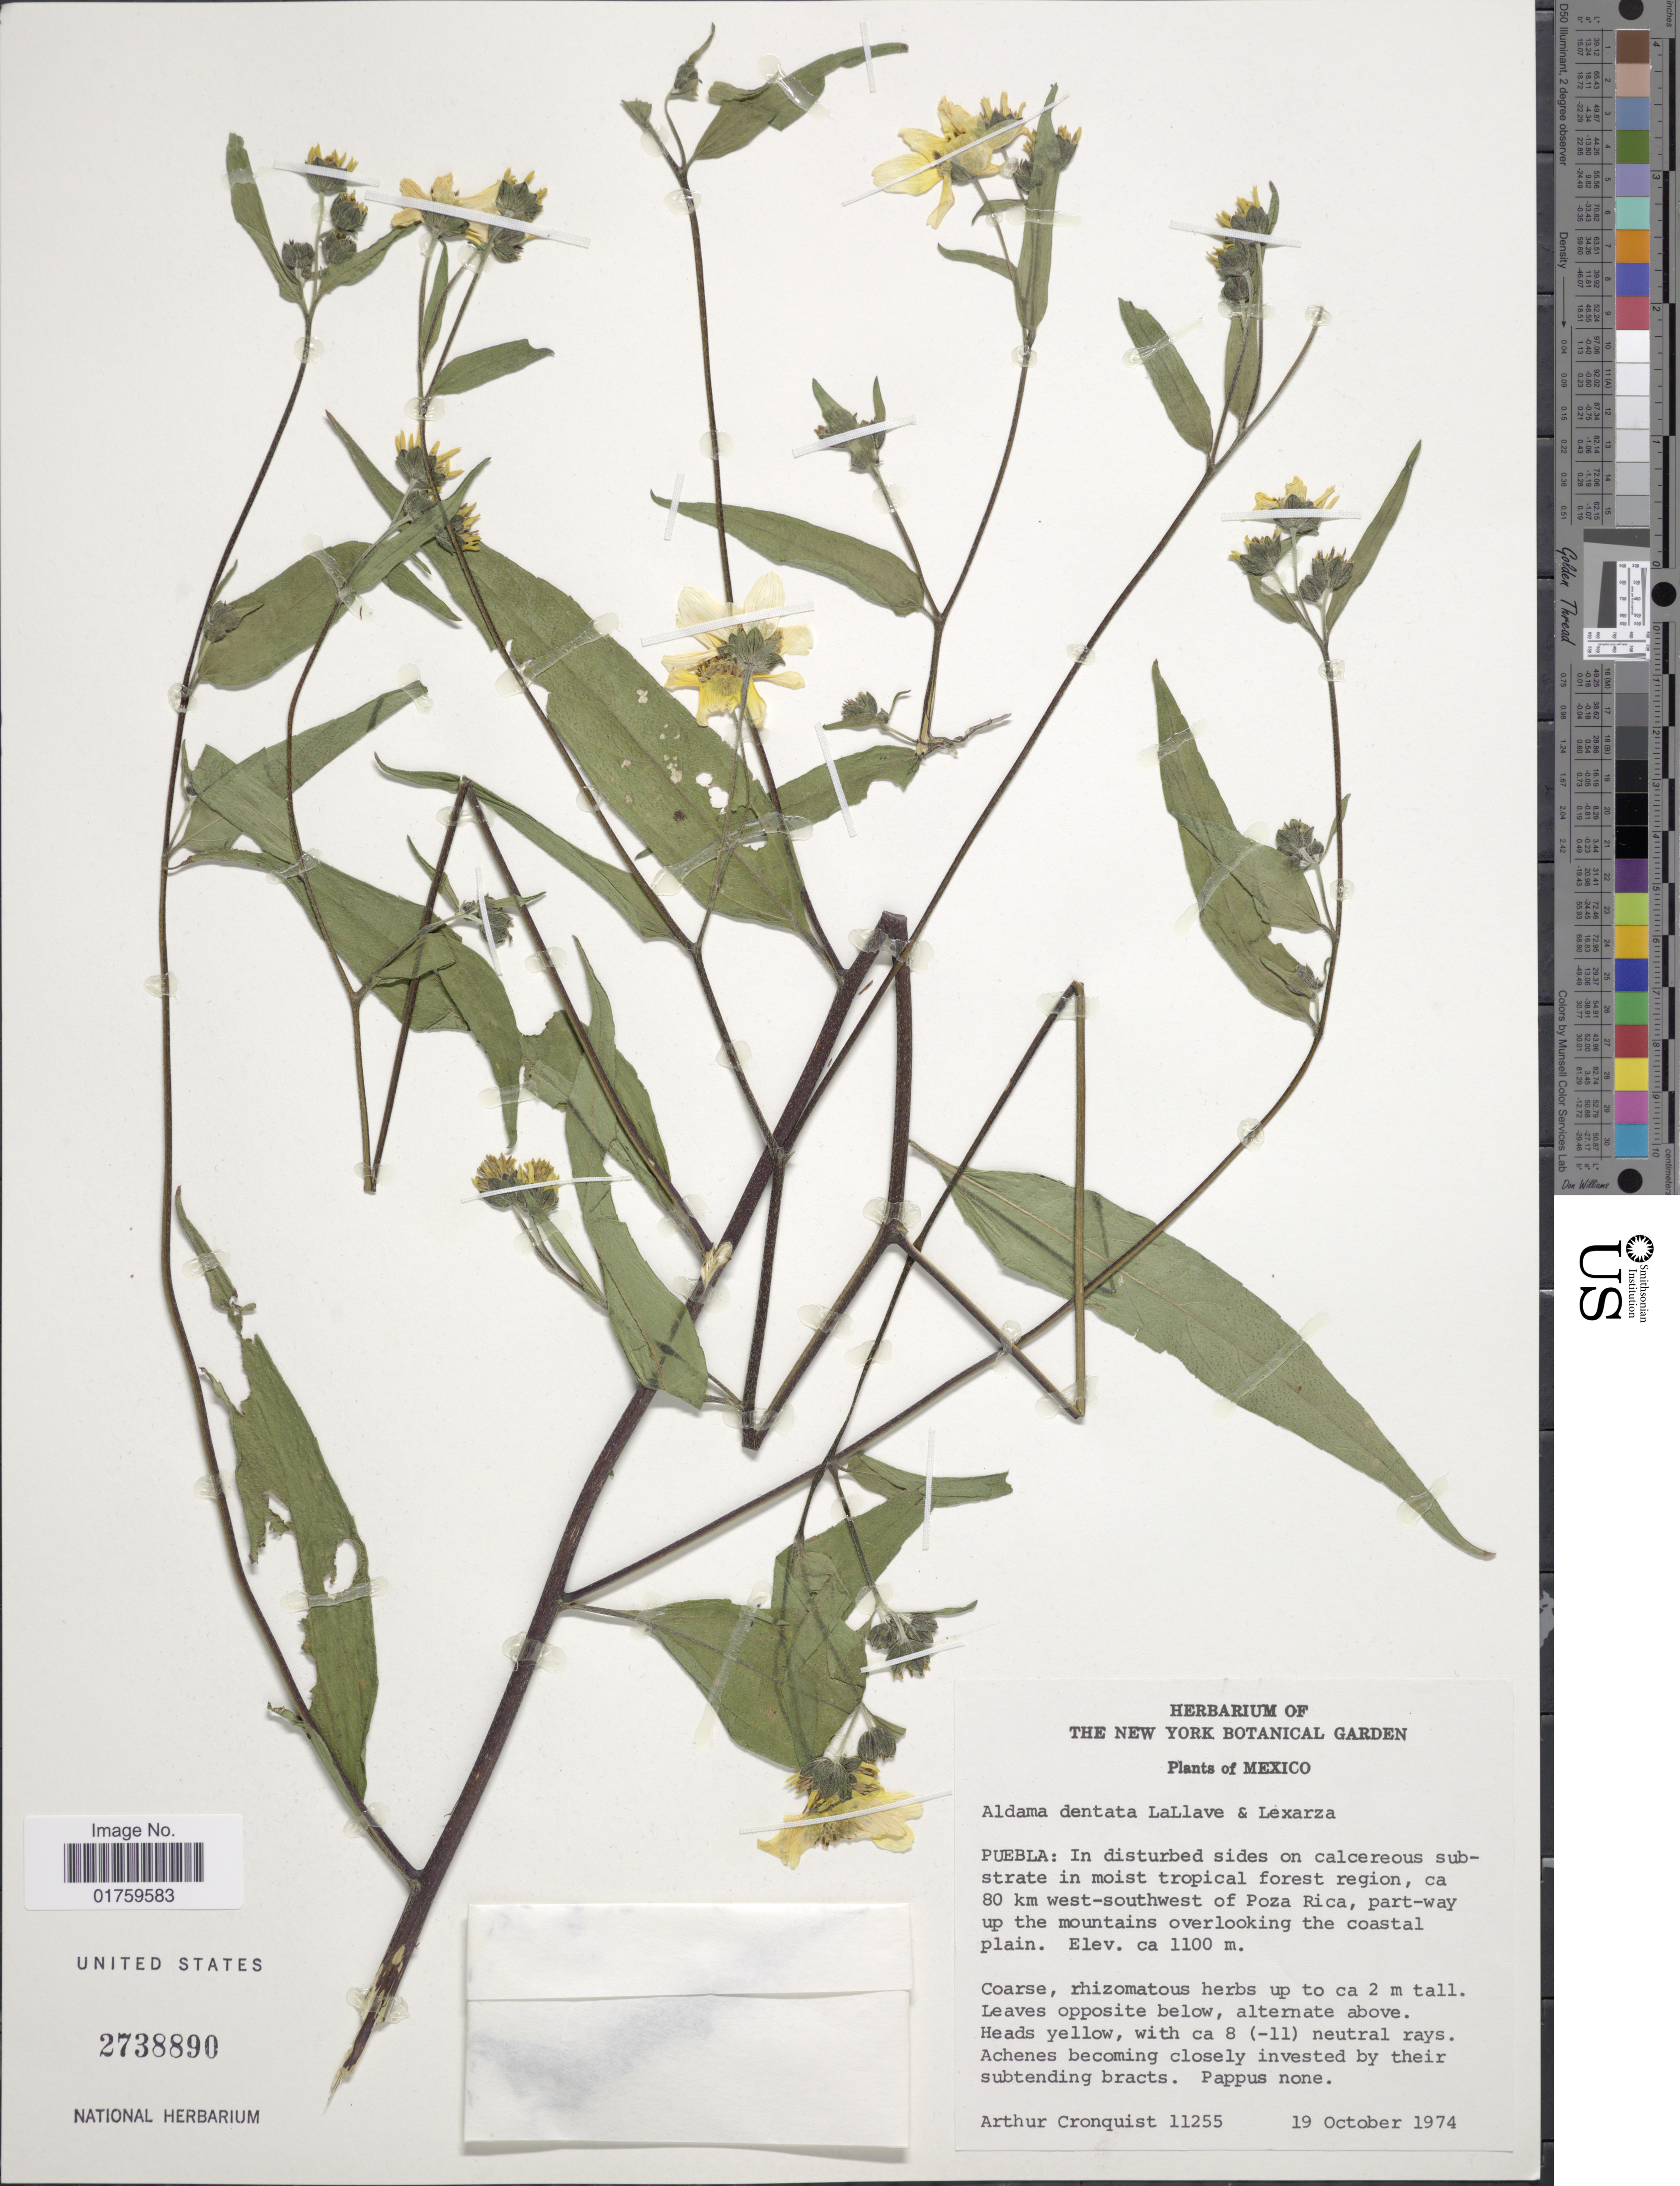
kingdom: Plantae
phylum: Tracheophyta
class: Magnoliopsida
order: Asterales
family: Asteraceae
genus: Aldama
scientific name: Aldama dentata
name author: La Llave ex La Llave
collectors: A. J. Cronquist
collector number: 11255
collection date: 1974-10-19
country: Mexico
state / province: Puebla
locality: In disturbed sides, ca. 80 km west-southwest of Poza Rica, part-way up the mountains overlooking the coastal plain.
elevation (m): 1100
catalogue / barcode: US 2738890